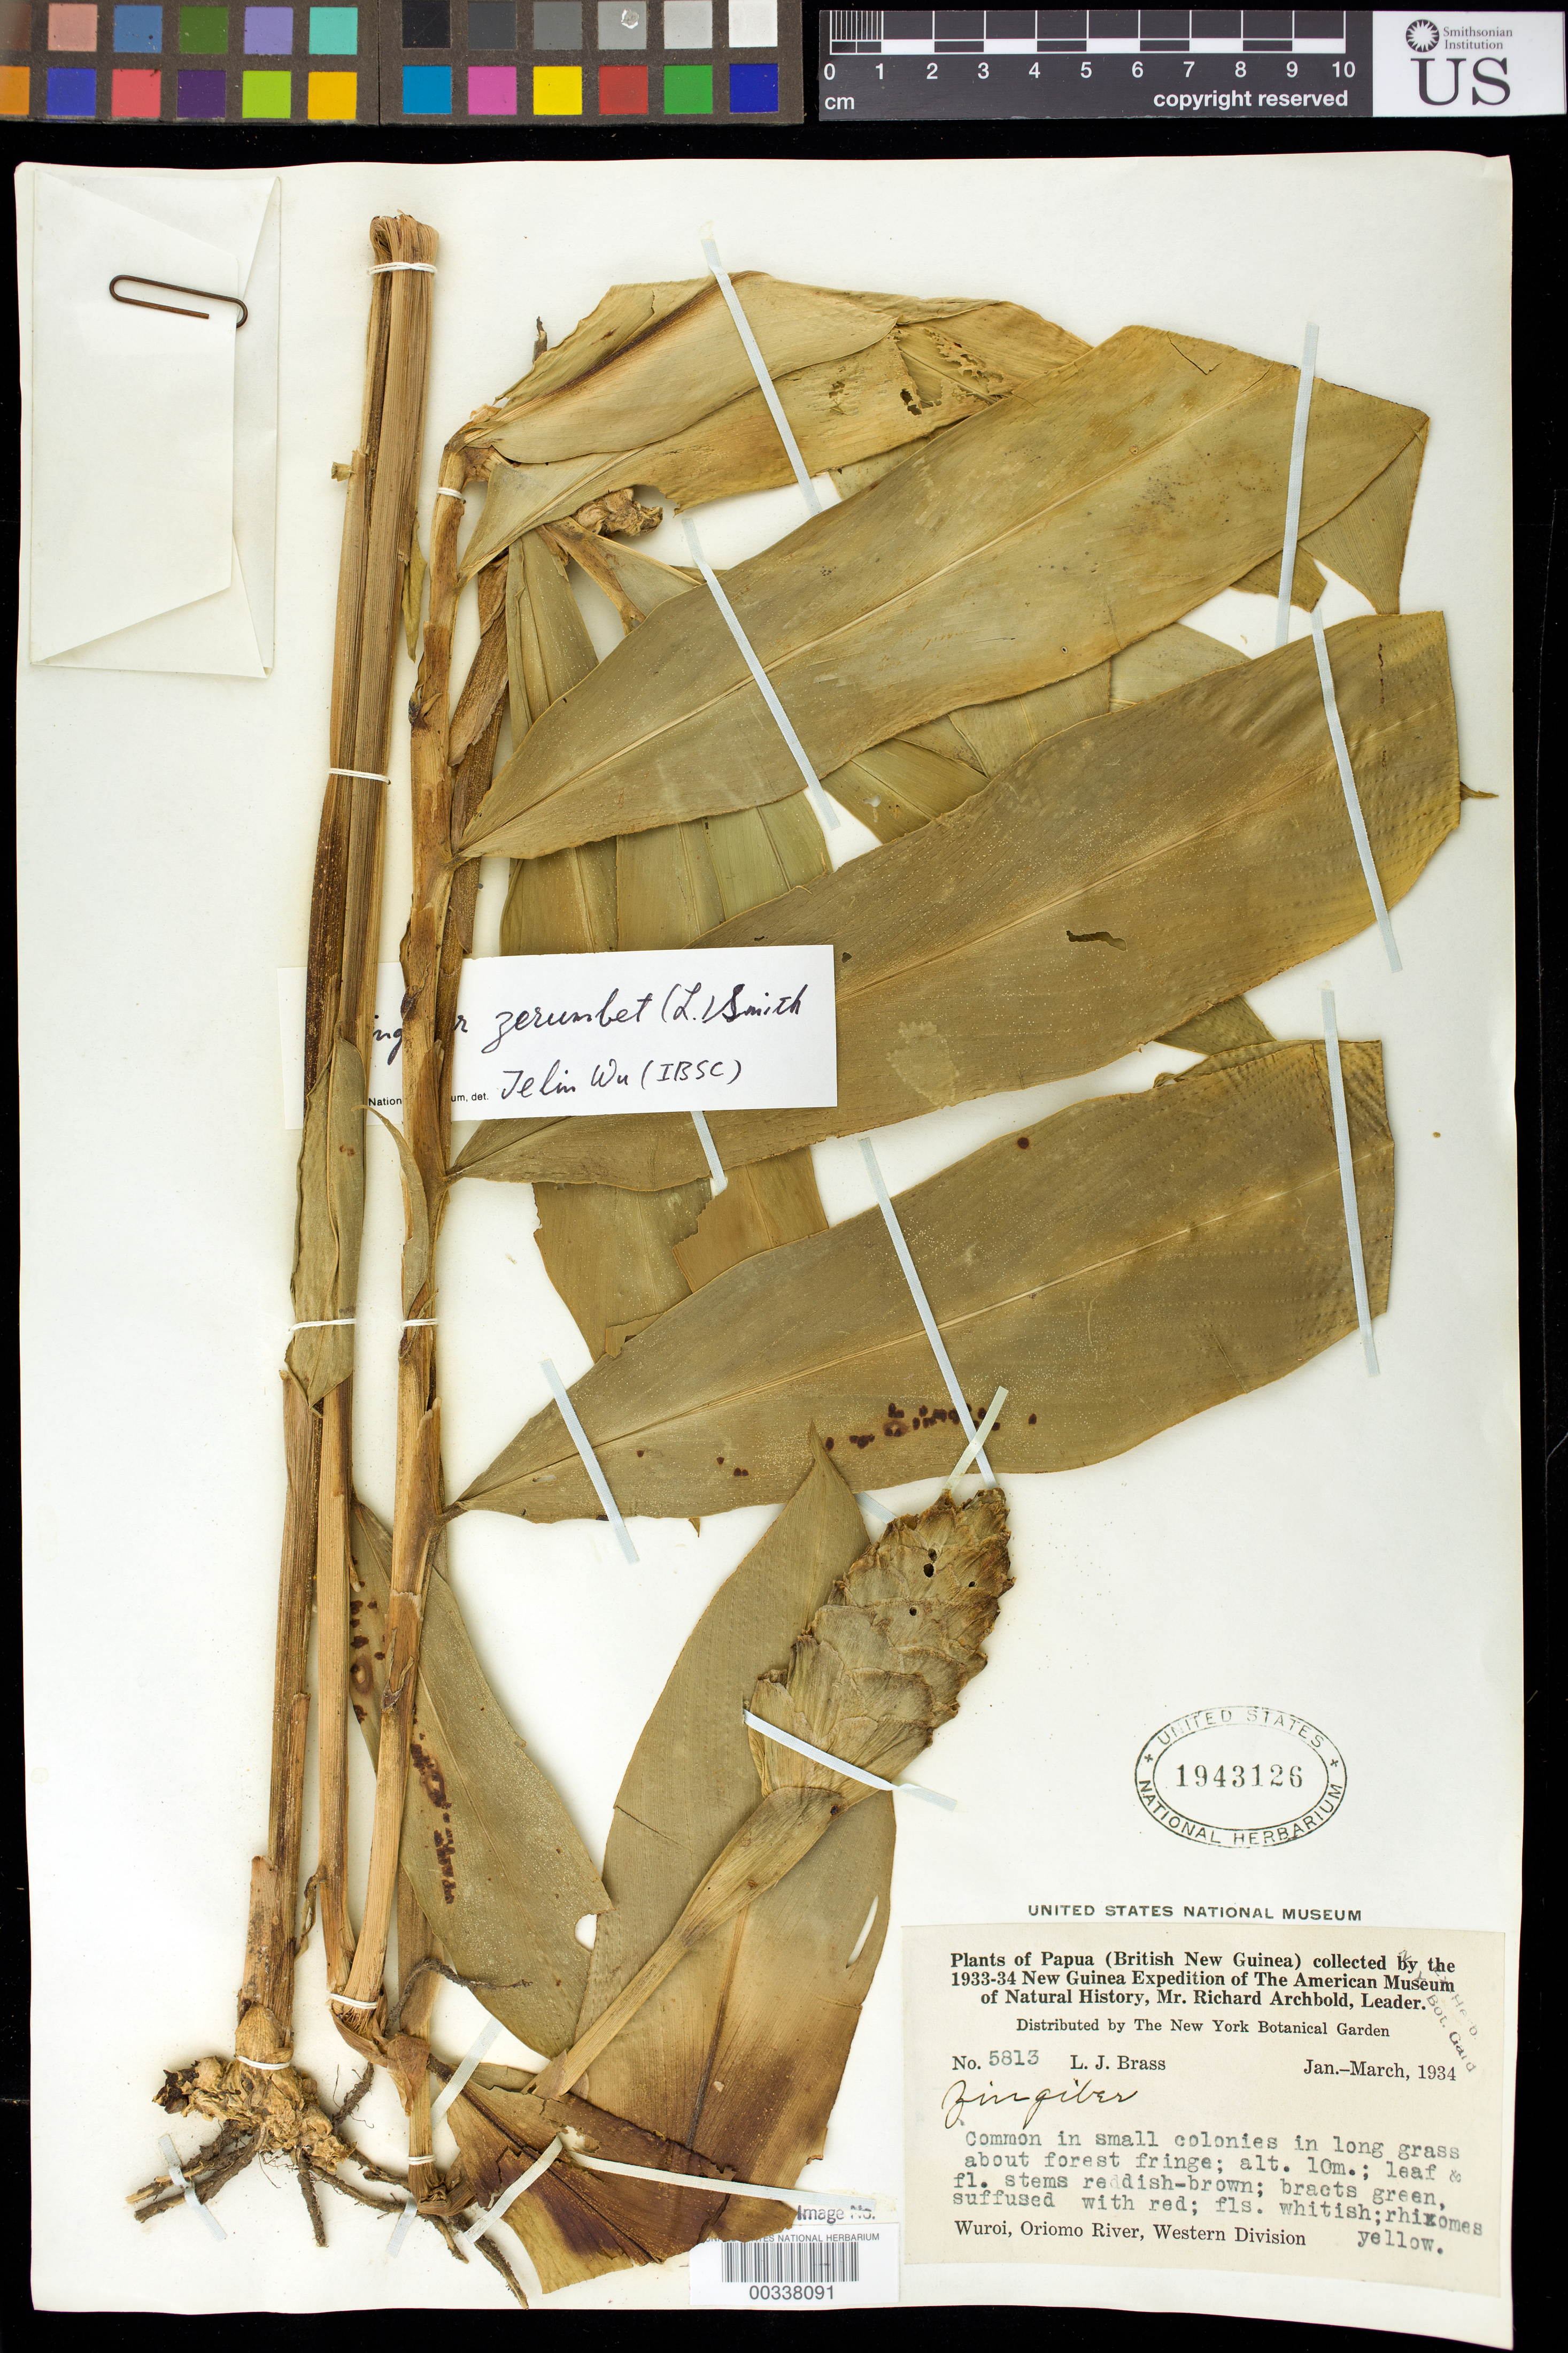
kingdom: Plantae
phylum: Tracheophyta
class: Liliopsida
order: Zingiberales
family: Zingiberaceae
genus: Zingiber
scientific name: Zingiber zerumbet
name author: (L.) Sm.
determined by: Wu, Te-Ling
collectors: L. J. Brass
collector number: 5813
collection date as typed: Jan 1934 to -- Mar 1934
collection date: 1934-01/1934-03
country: Papua New Guinea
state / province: Western Highlands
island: New Guinea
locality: Wuroi, oriomo river, western division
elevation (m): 10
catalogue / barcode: US 1943126